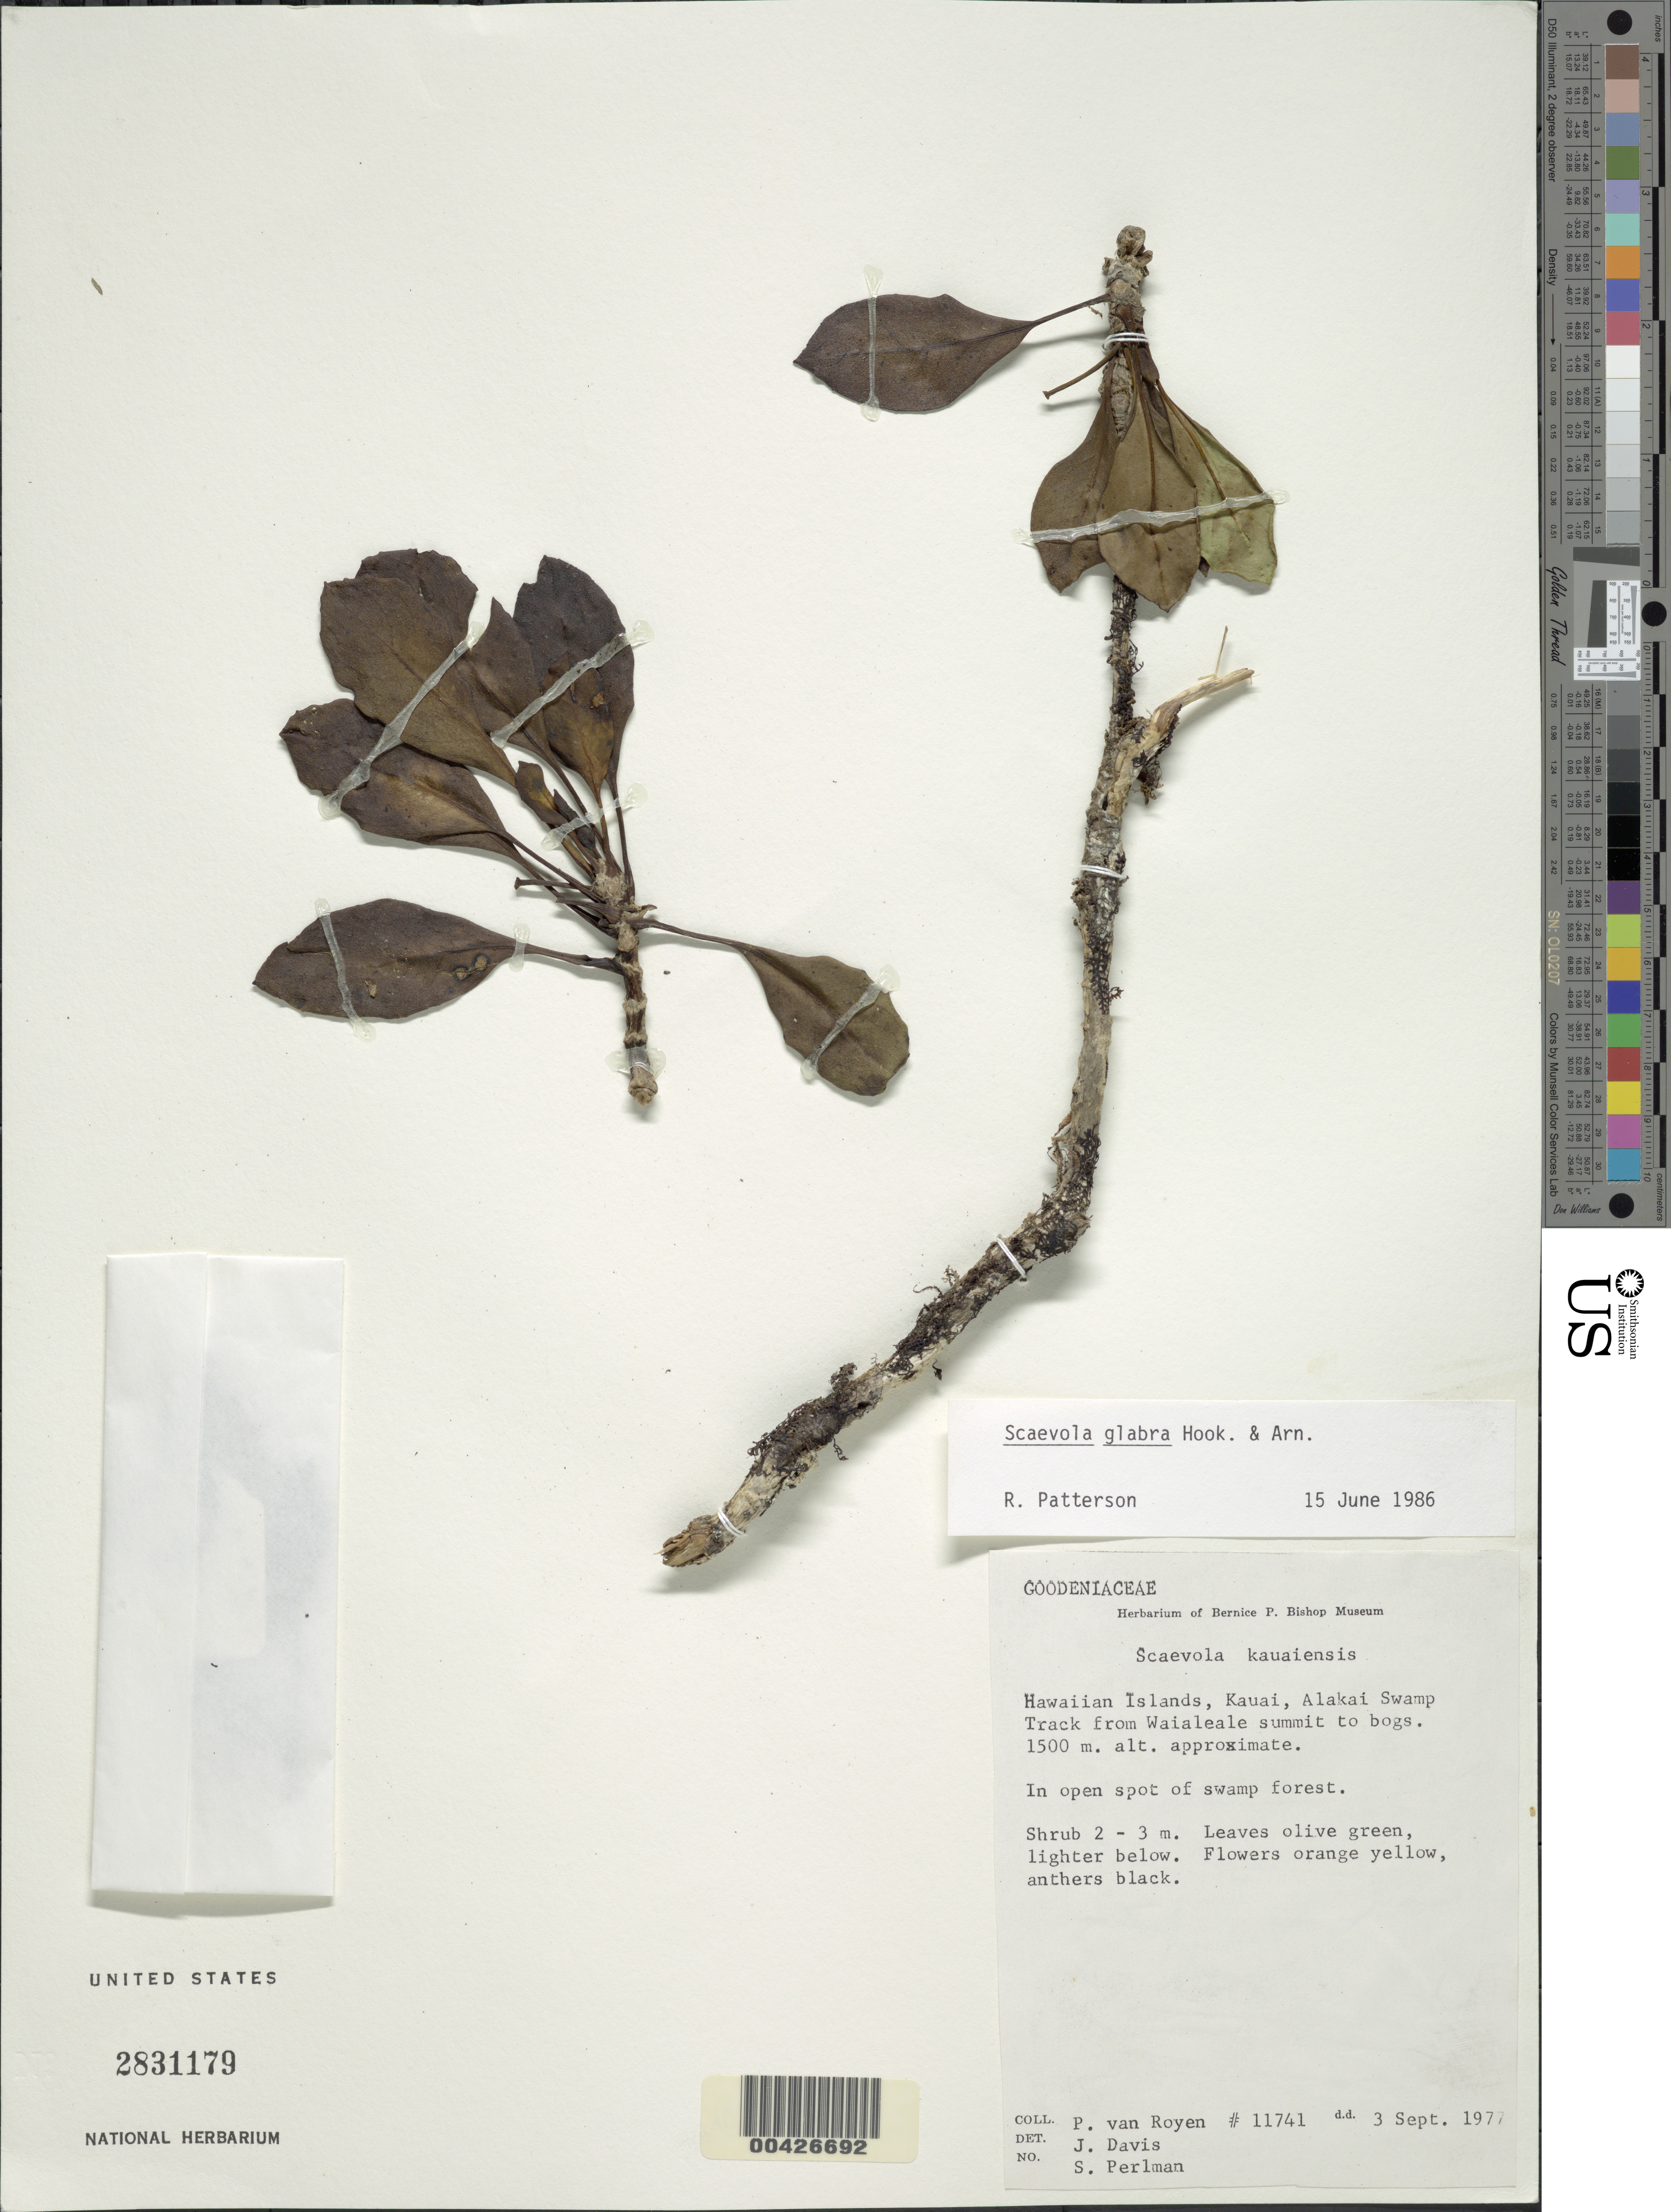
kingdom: Plantae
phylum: Tracheophyta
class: Magnoliopsida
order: Asterales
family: Goodeniaceae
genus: Scaevola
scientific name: Scaevola glabra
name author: Hook. & Arn.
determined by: Patterson, R.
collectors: P. van Royen, J. Davis & S. P. Perlman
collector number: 11741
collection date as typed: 3 Sep 1977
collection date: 1977-09-03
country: United States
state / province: Hawaii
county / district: Kauai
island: Kaua'i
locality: Hawaiian Islands, Kauai, Alakai Swamp, Track from Waialeale summit to bogs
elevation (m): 1500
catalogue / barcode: US 2831179